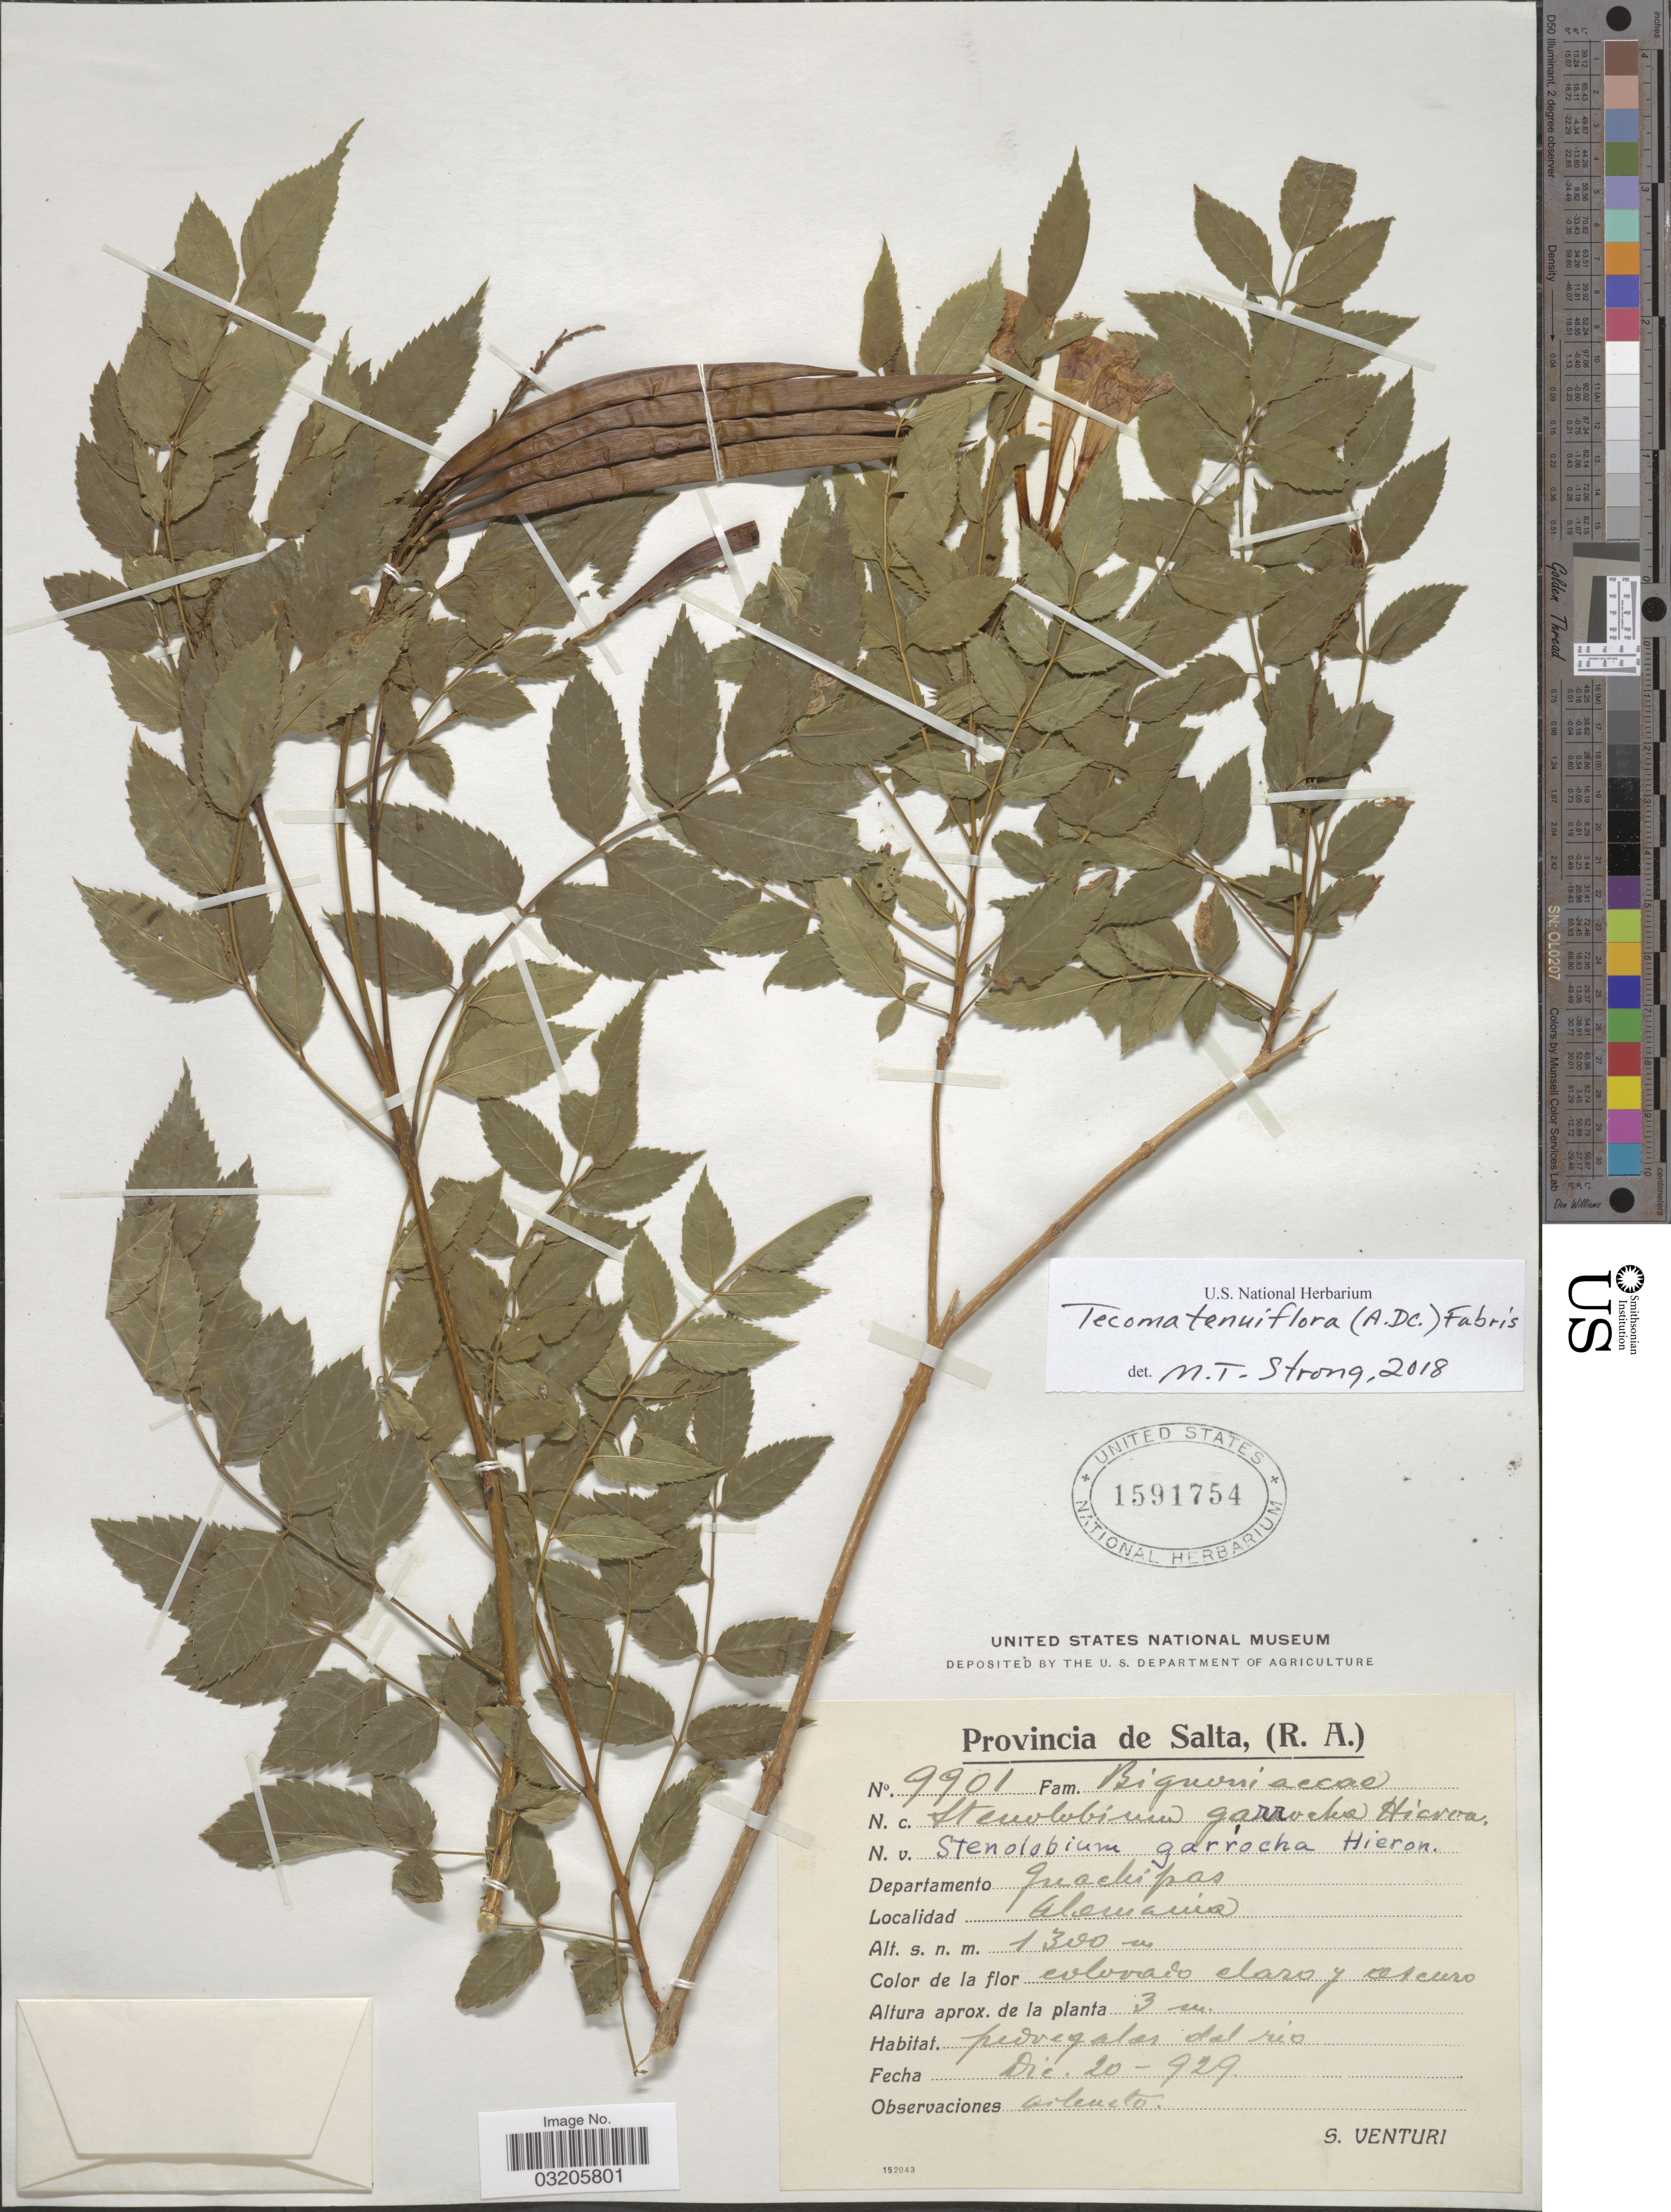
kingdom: Plantae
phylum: Tracheophyta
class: Magnoliopsida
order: Lamiales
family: Bignoniaceae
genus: Tecoma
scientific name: Tecoma tenuiflora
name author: (DC.) Fabris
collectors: S. Venturi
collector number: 9901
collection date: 1929-12-20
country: Argentina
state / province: Salta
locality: (R. A.) Departamento Guachipas. Alemania.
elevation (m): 1300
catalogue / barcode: US 1591754